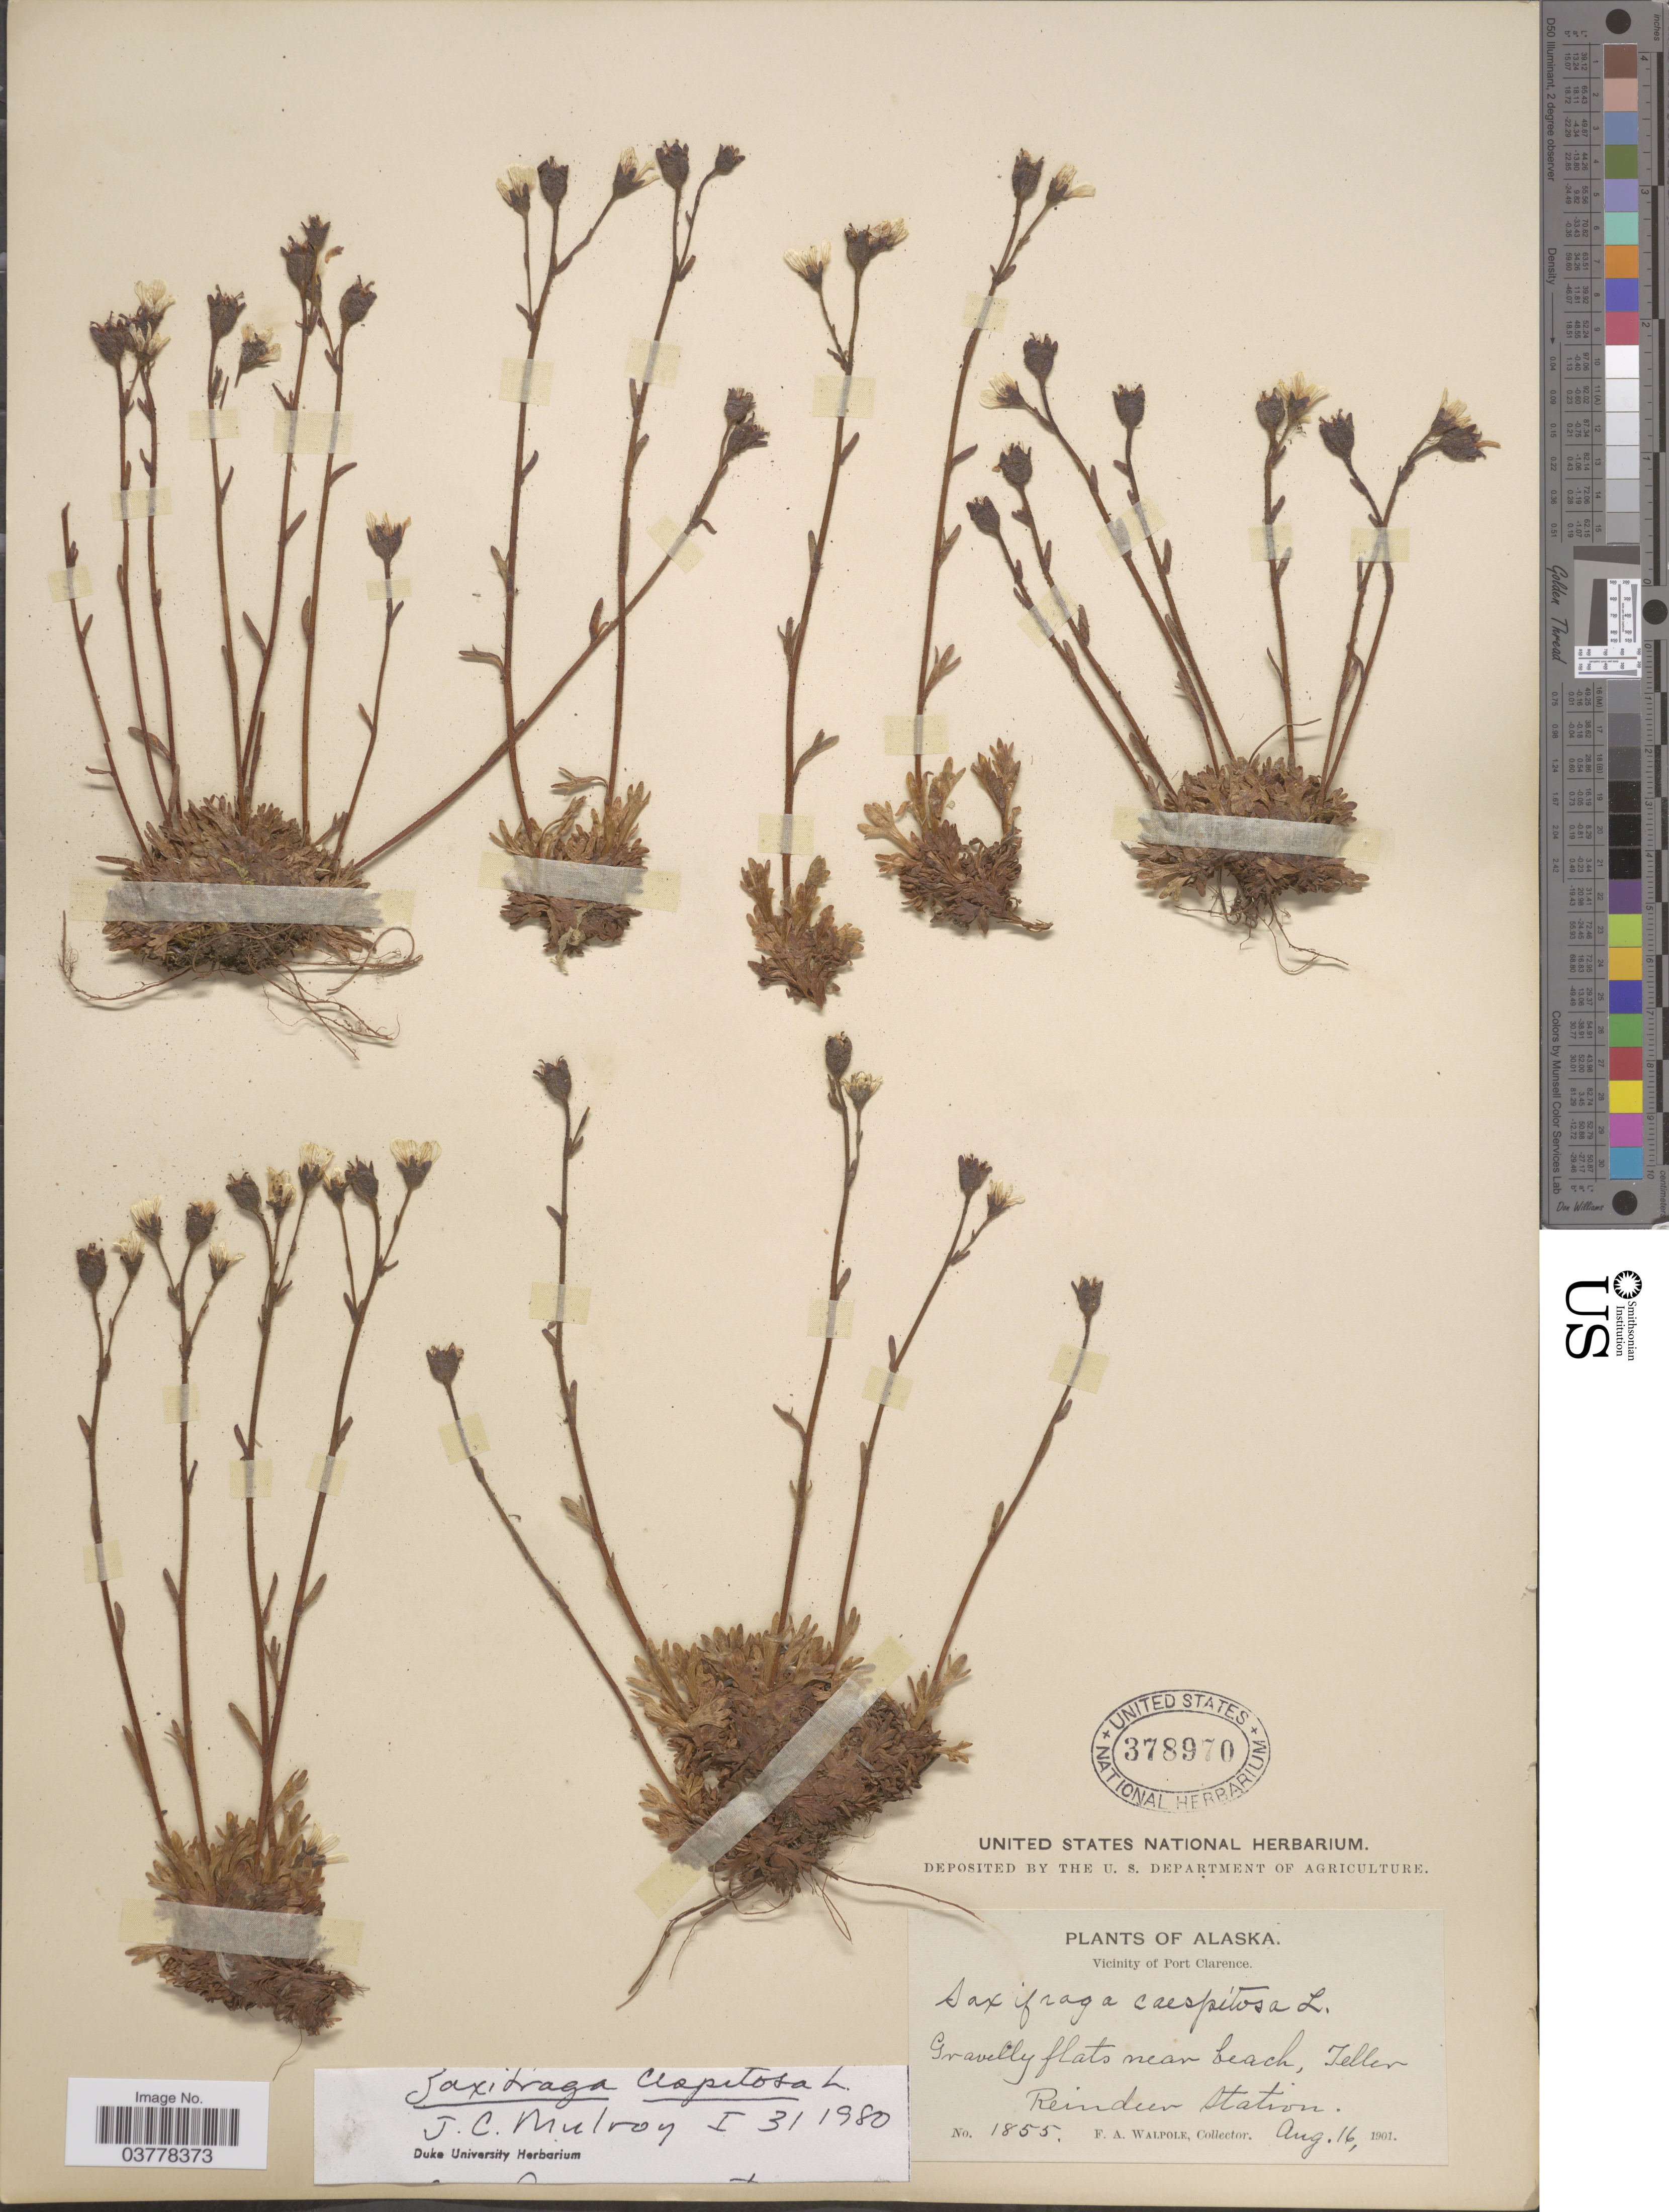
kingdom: Plantae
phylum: Tracheophyta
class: Magnoliopsida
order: Saxifragales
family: Saxifragaceae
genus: Saxifraga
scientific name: Saxifraga caespitosa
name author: L.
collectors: F. Walpole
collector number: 1855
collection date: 1901-08-16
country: United States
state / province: Alaska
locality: Vicinity of Port Clarence. Teller Reindeer Station.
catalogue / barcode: US 378970